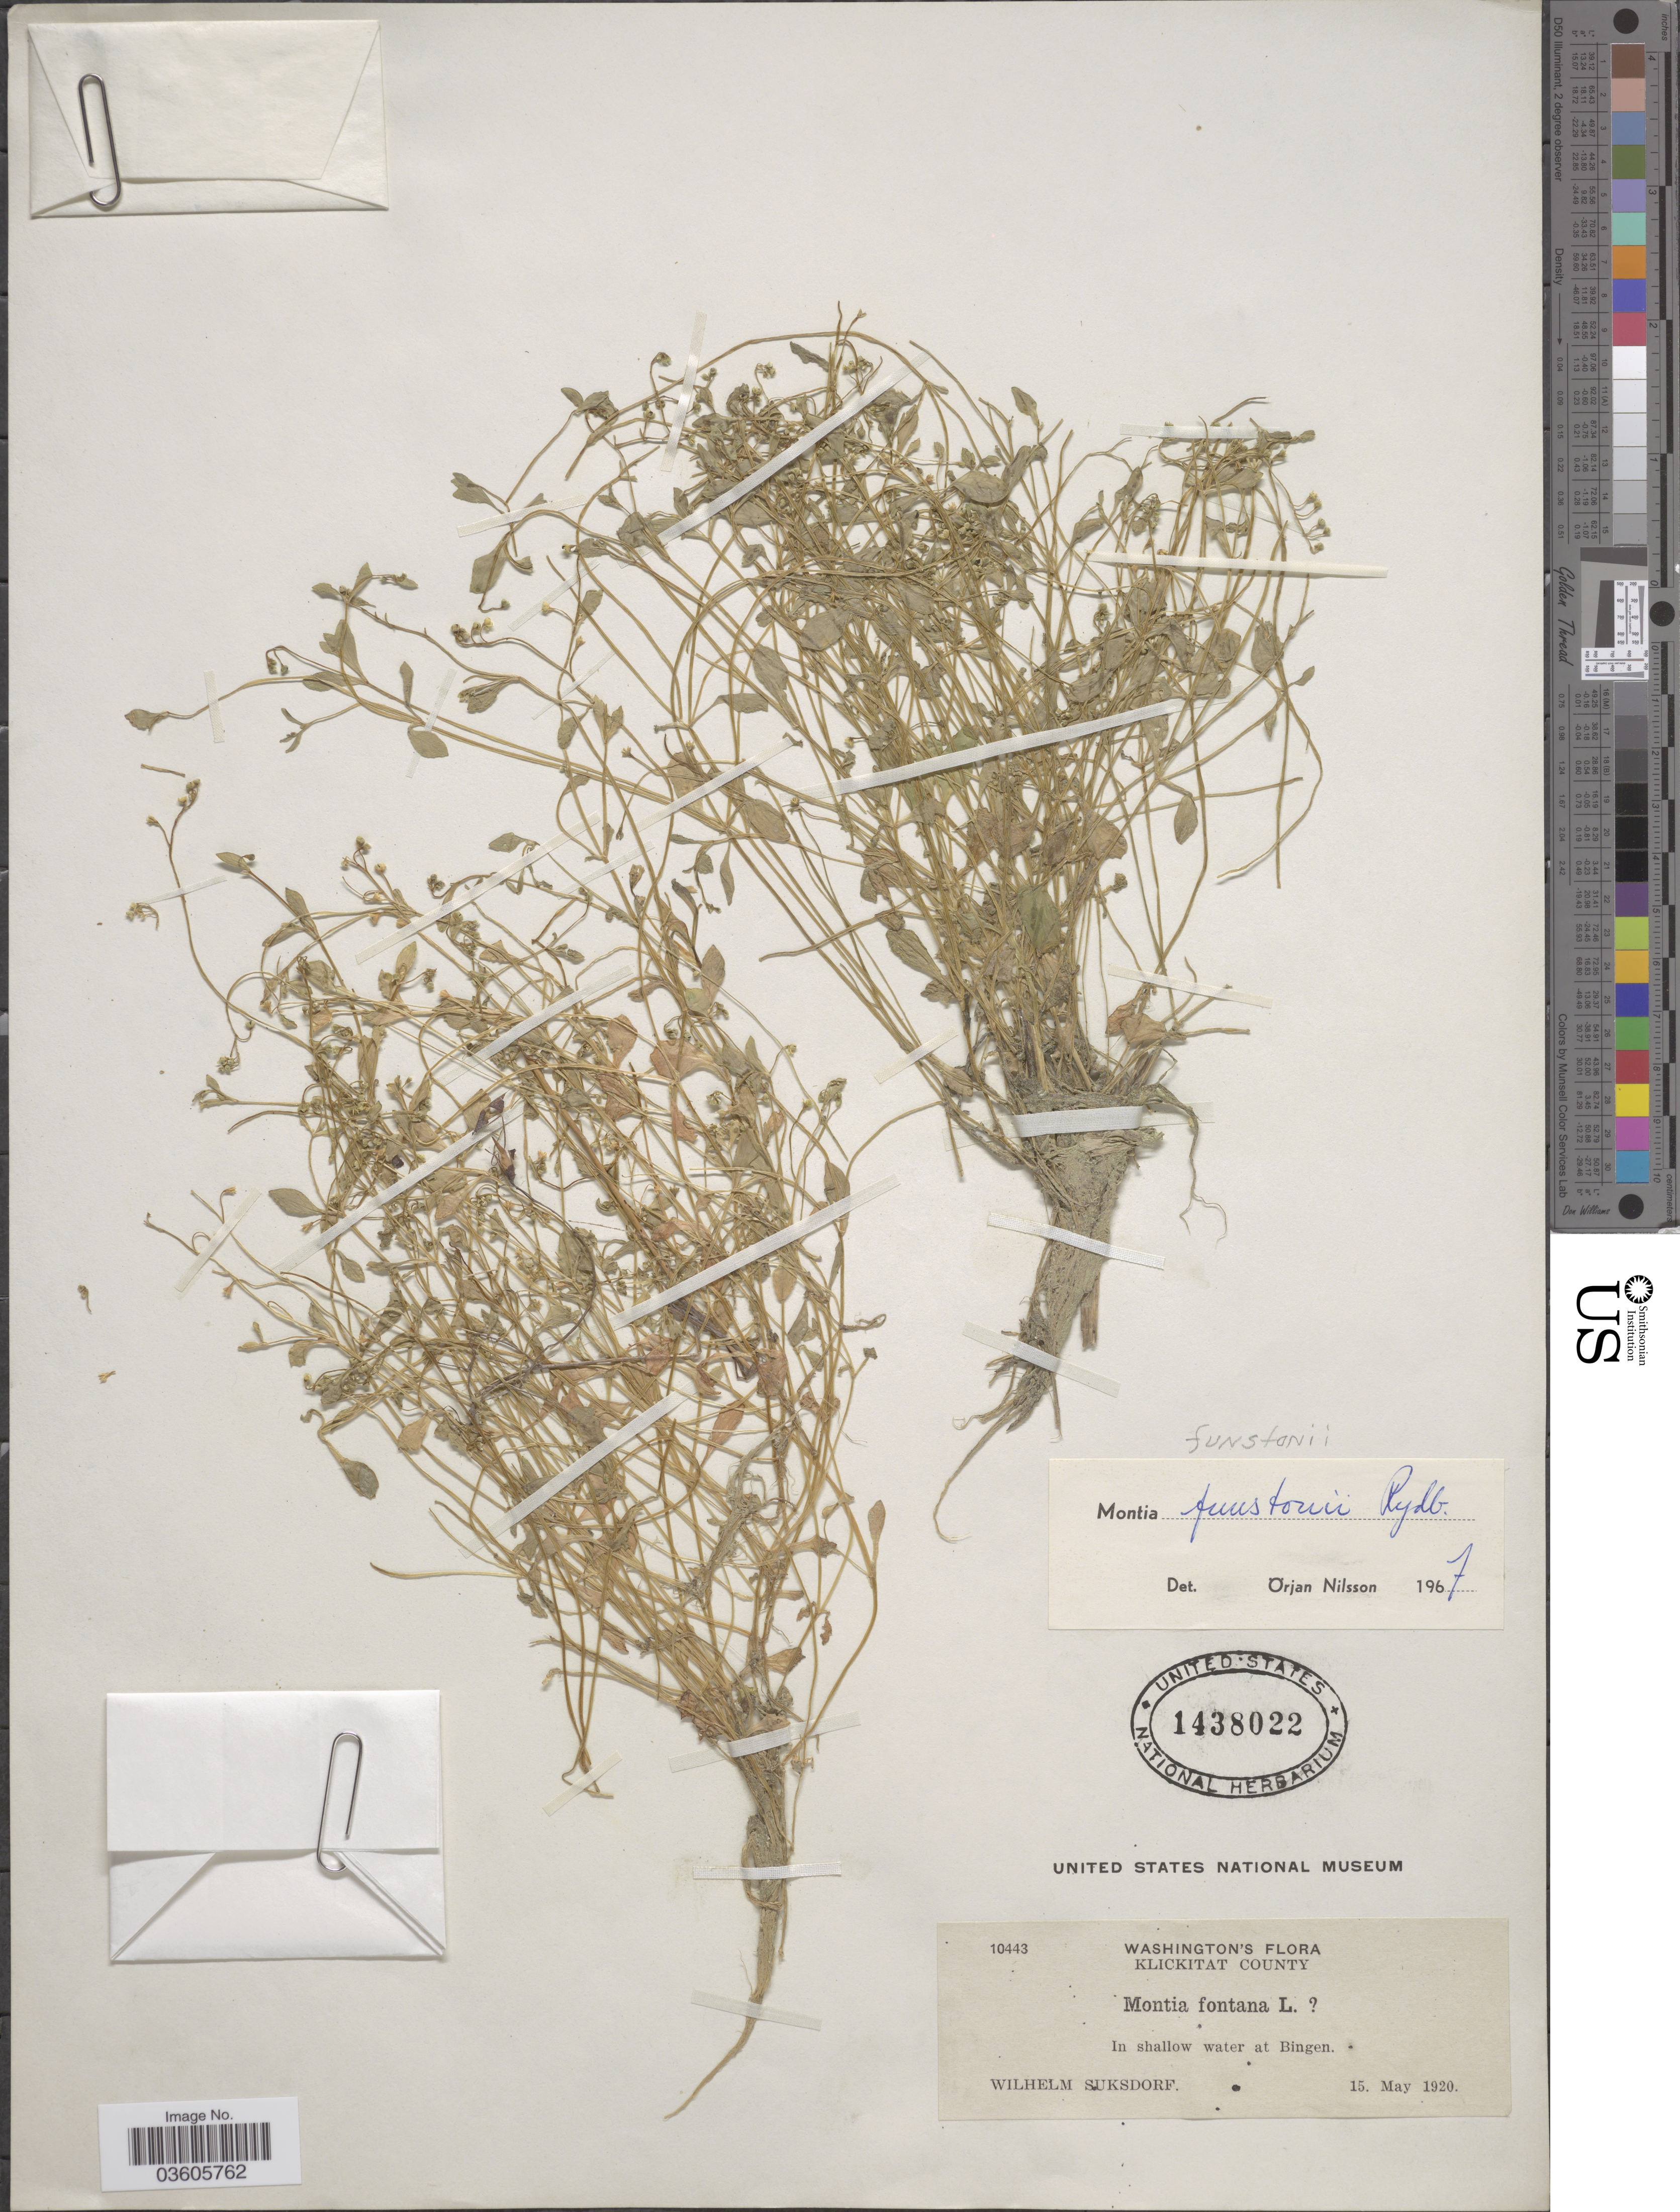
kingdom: Plantae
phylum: Tracheophyta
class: Magnoliopsida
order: Caryophyllales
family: Montiaceae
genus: Montia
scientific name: Montia funstonii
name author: Rydb.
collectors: W. N. Suksdorf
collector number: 10443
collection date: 1920-05-15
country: United States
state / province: Washington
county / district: Klickitat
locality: Klickitat County. In shallow water at Bingen.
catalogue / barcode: US 1438022